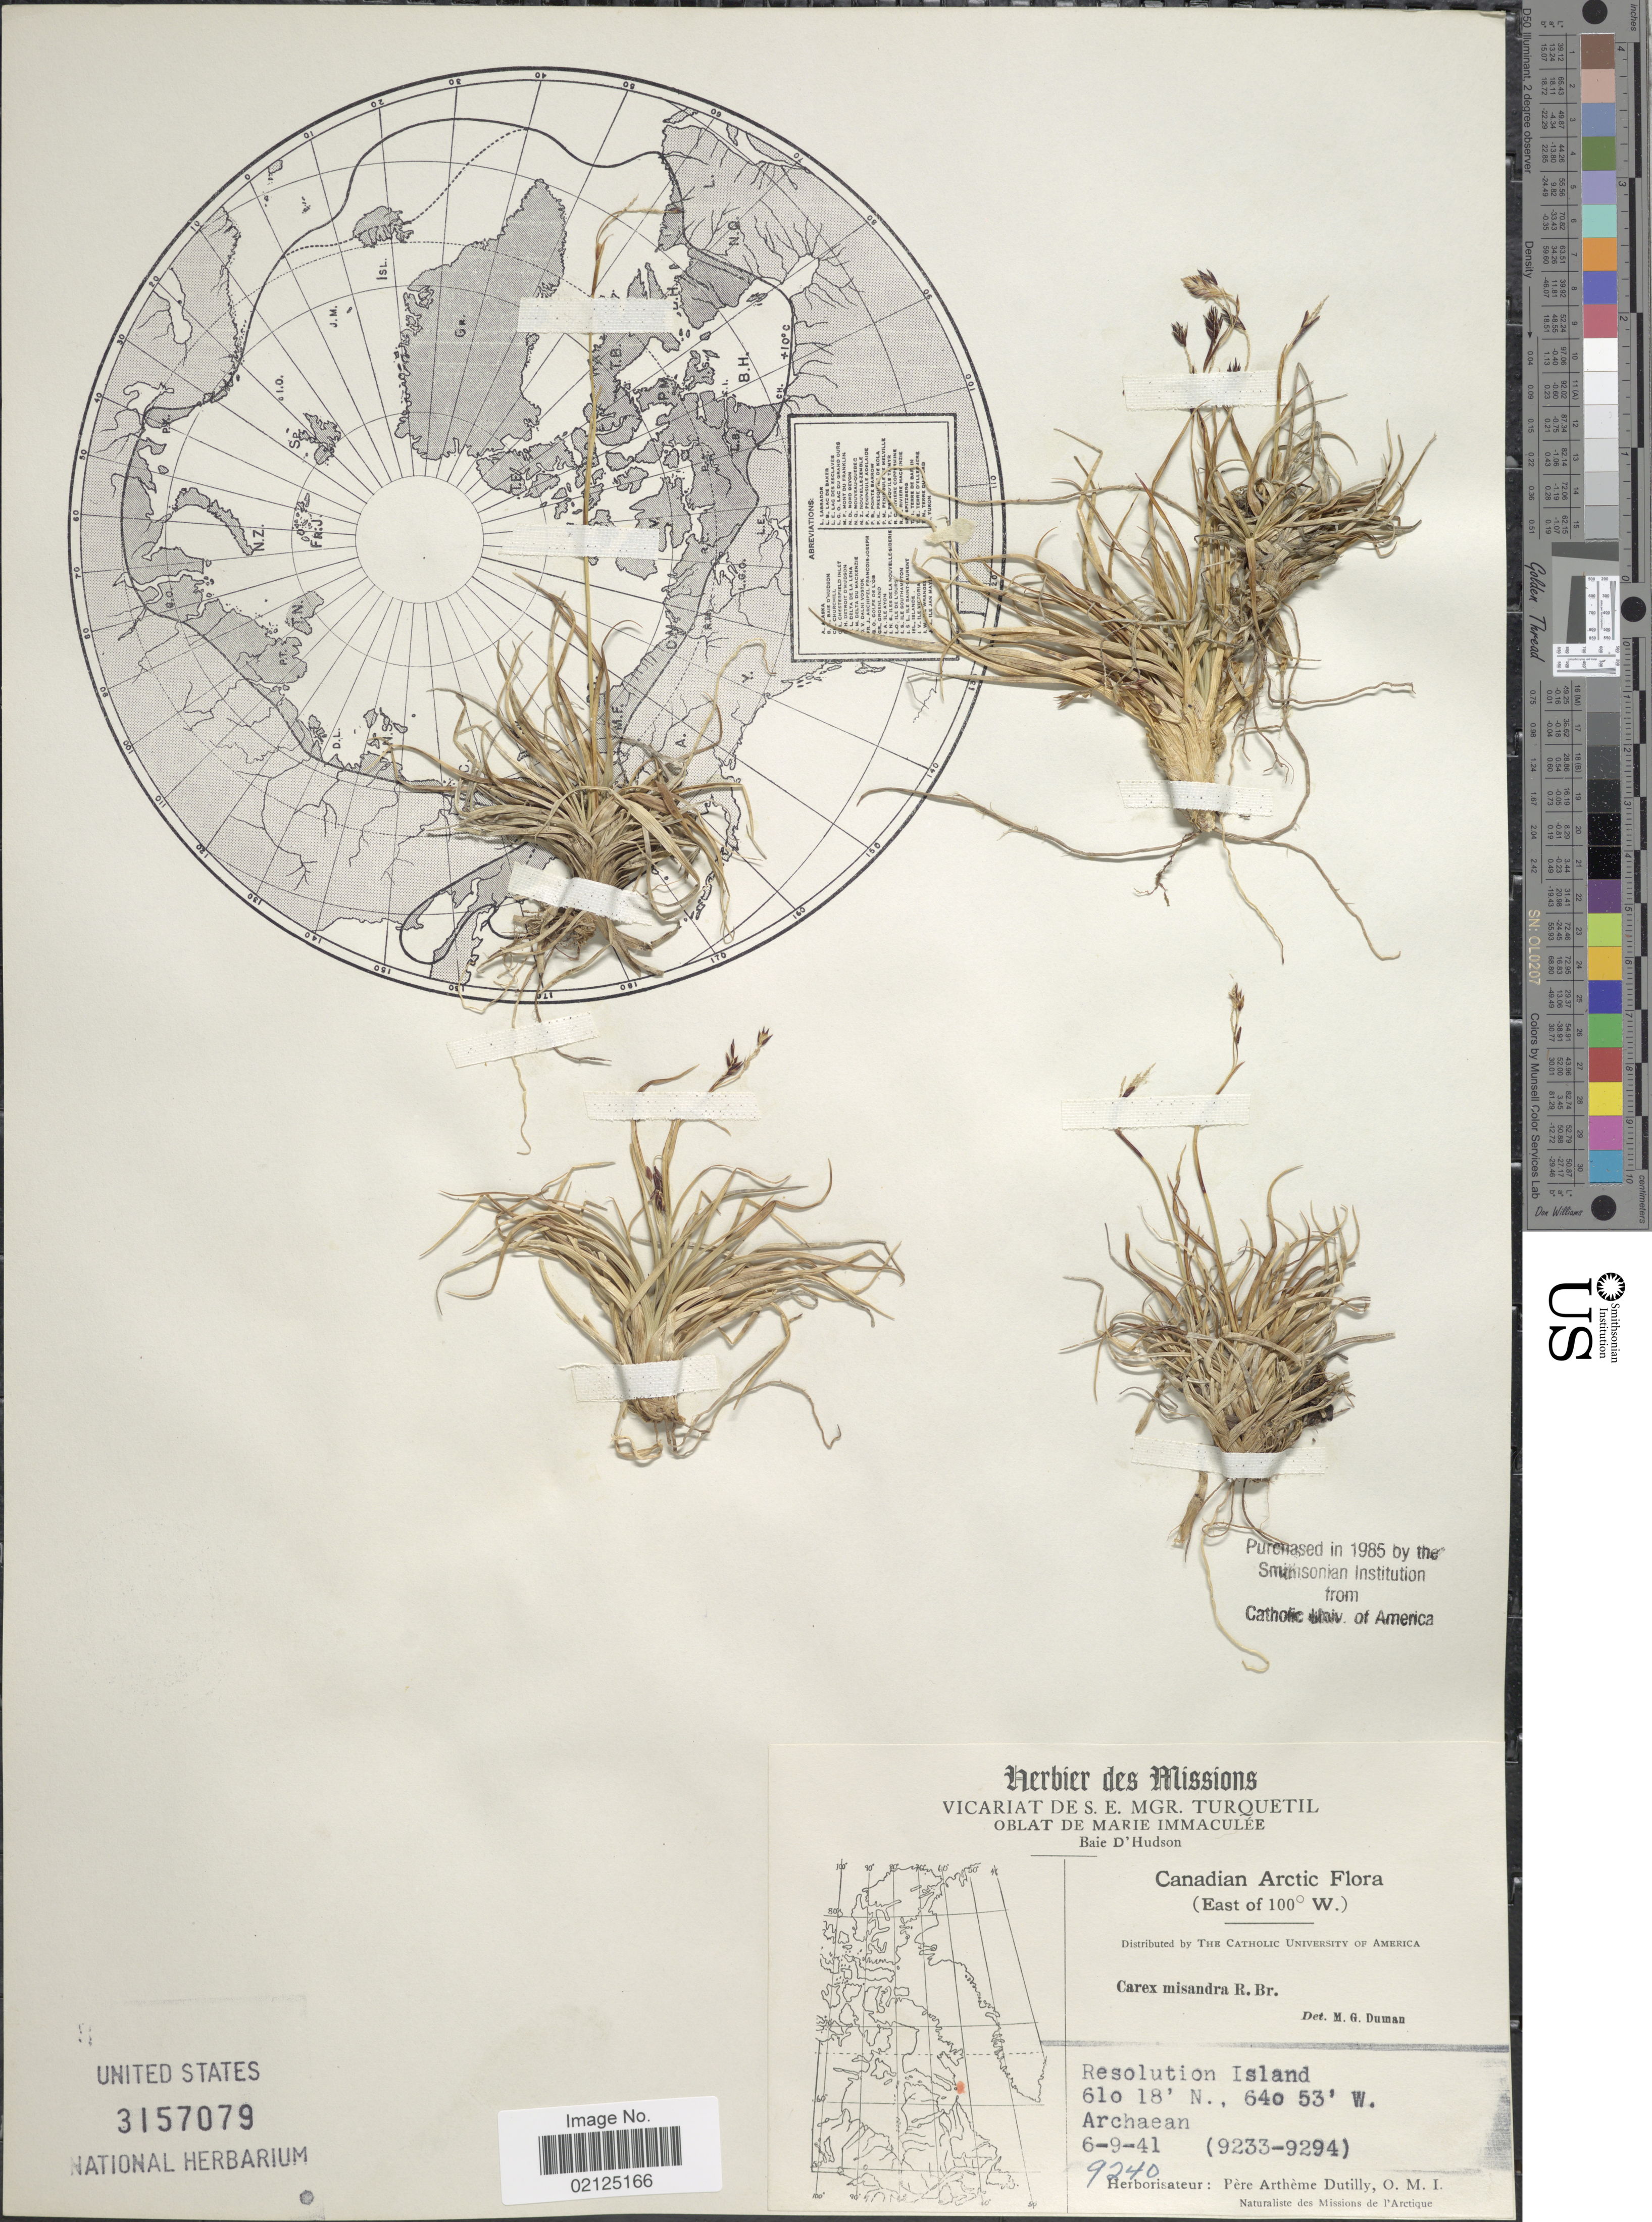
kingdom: Plantae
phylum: Tracheophyta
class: Liliopsida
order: Poales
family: Cyperaceae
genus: Carex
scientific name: Carex fuliginosa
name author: Schkuhr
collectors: A. Dutilly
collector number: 9240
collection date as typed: Transcribed d/m/y: 6/9/41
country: Canada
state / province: Nunavut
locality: Canadian Arctic (East of 100° W.), Resolution Island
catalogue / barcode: US 3157079